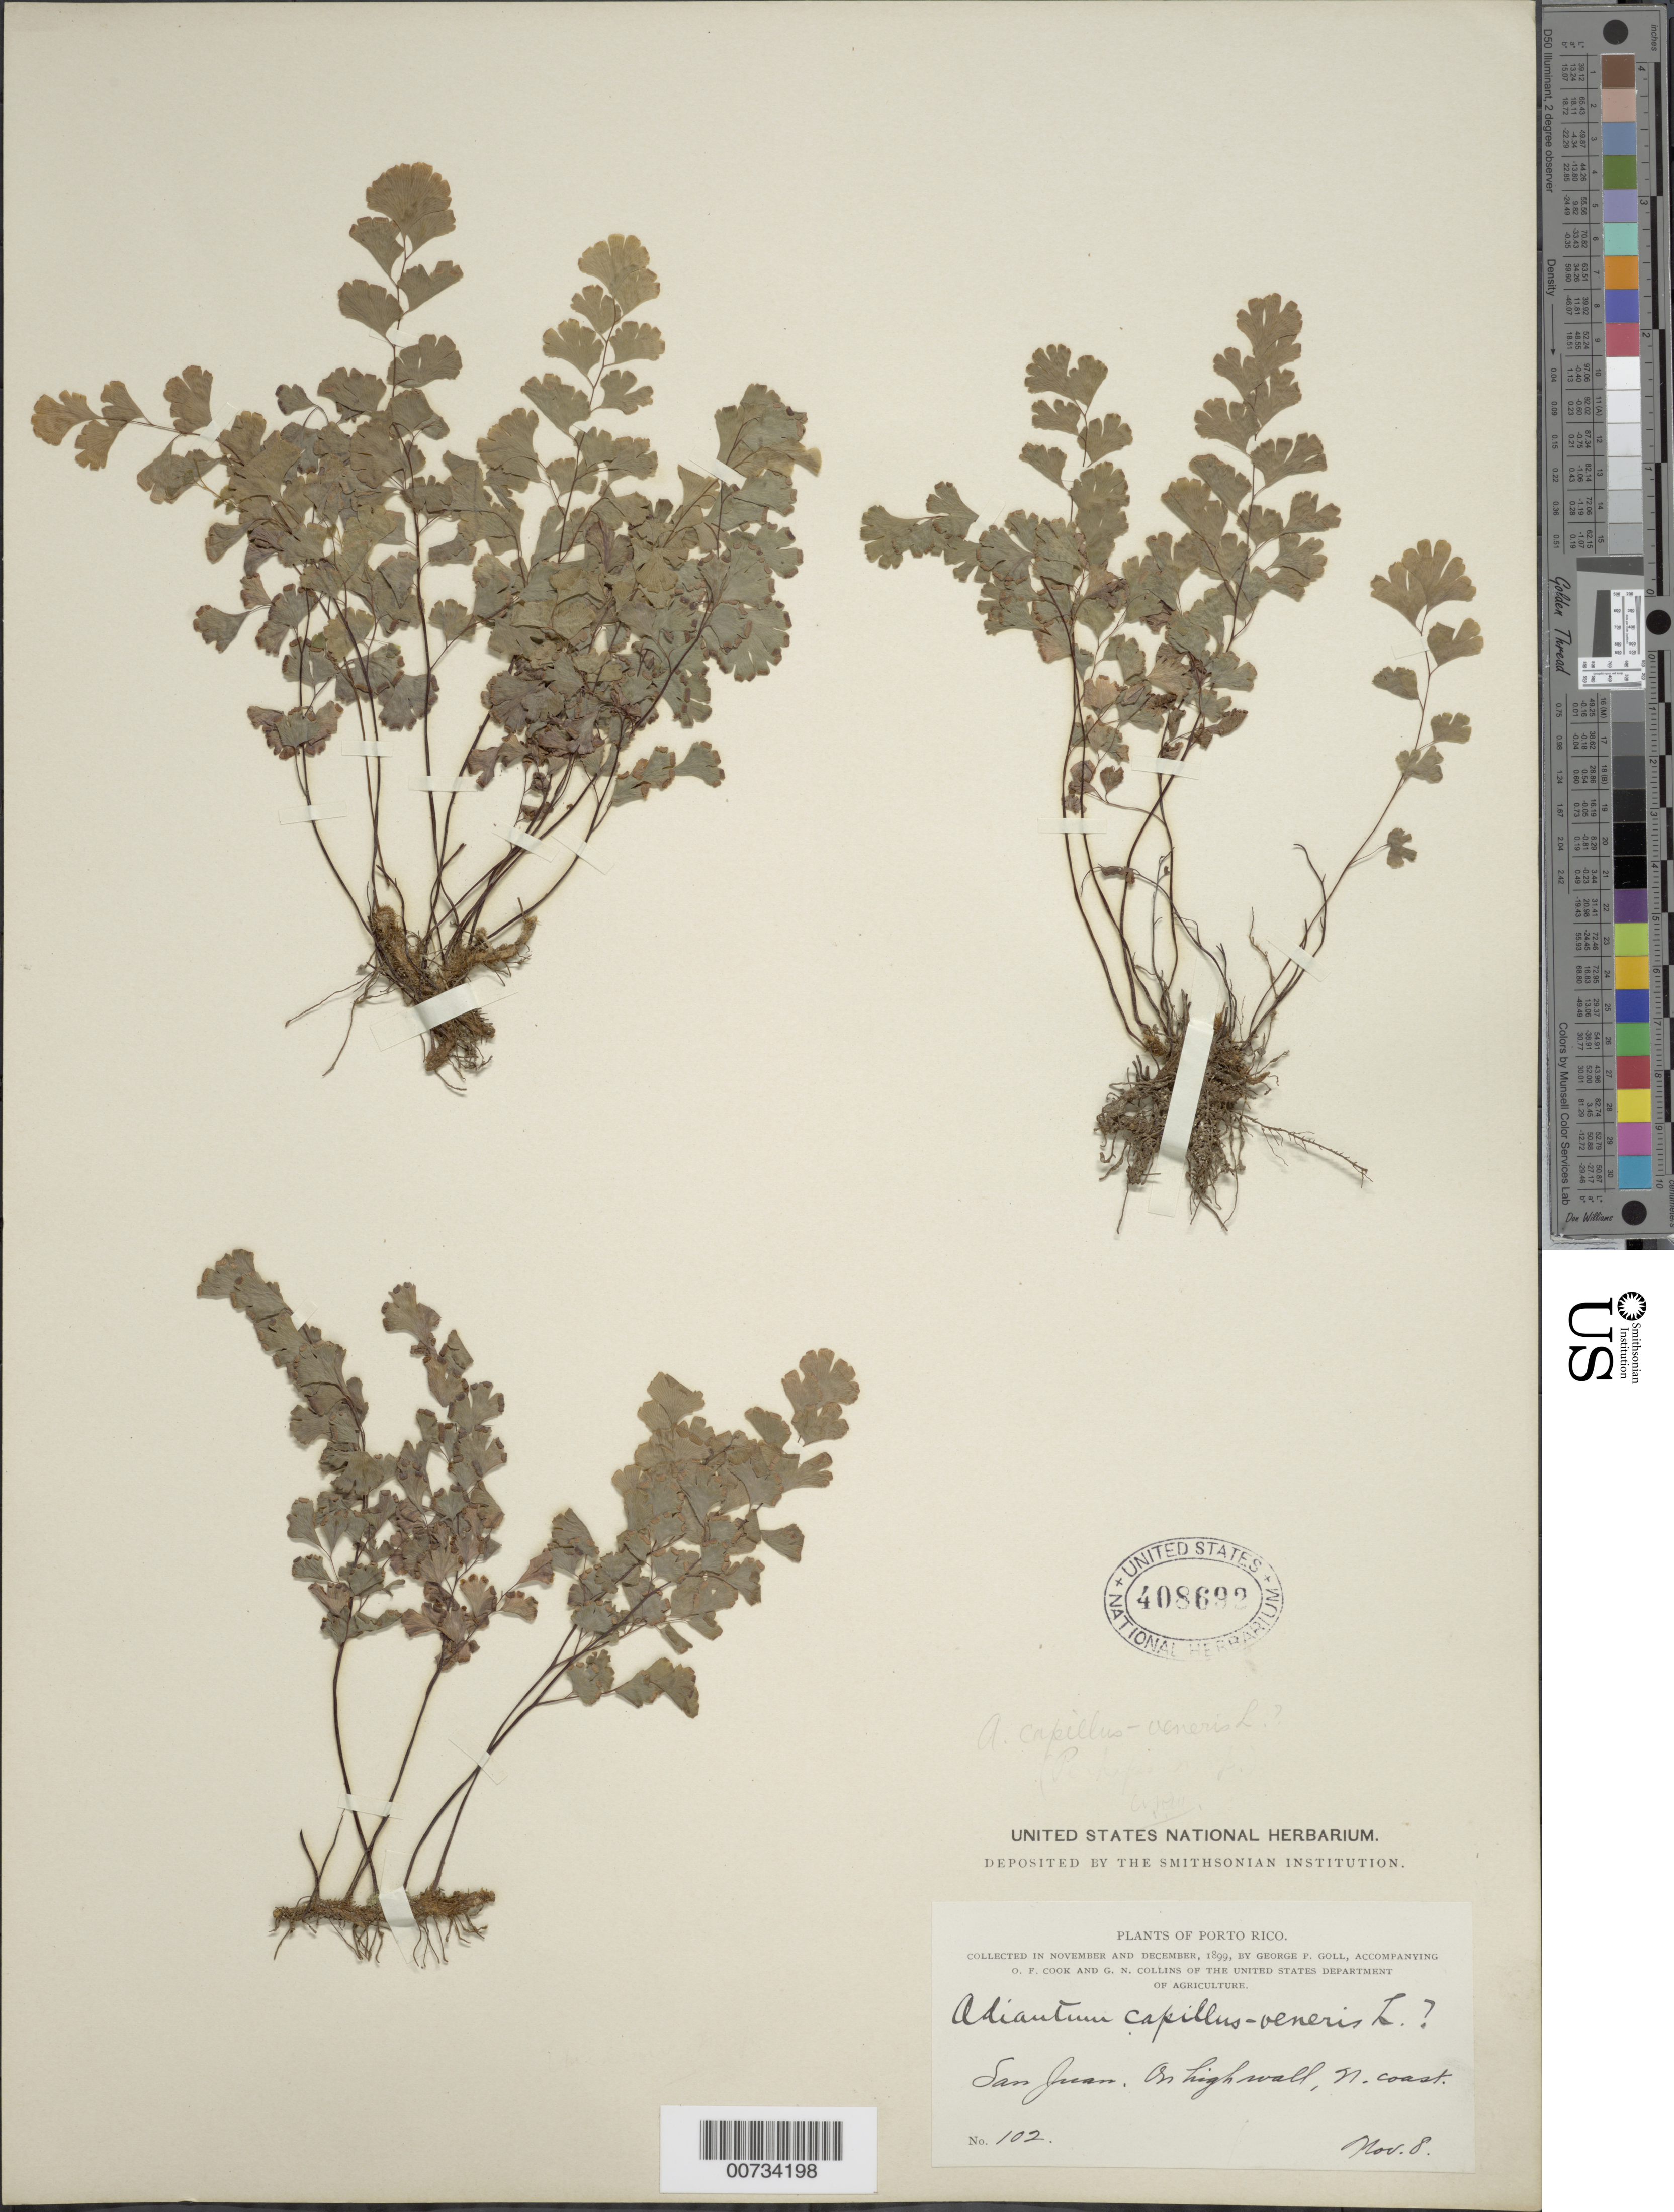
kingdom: Plantae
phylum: Tracheophyta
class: Polypodiopsida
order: Polypodiales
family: Pteridaceae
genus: Adiantum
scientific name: Adiantum capillus-veneris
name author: L.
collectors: G. Goll, O. F. Cook & G. N. Collins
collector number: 102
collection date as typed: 08 Nov 1899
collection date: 1899-11-08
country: Puerto Rico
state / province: San Juan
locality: San Juan, N coast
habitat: High wall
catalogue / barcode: US 408692